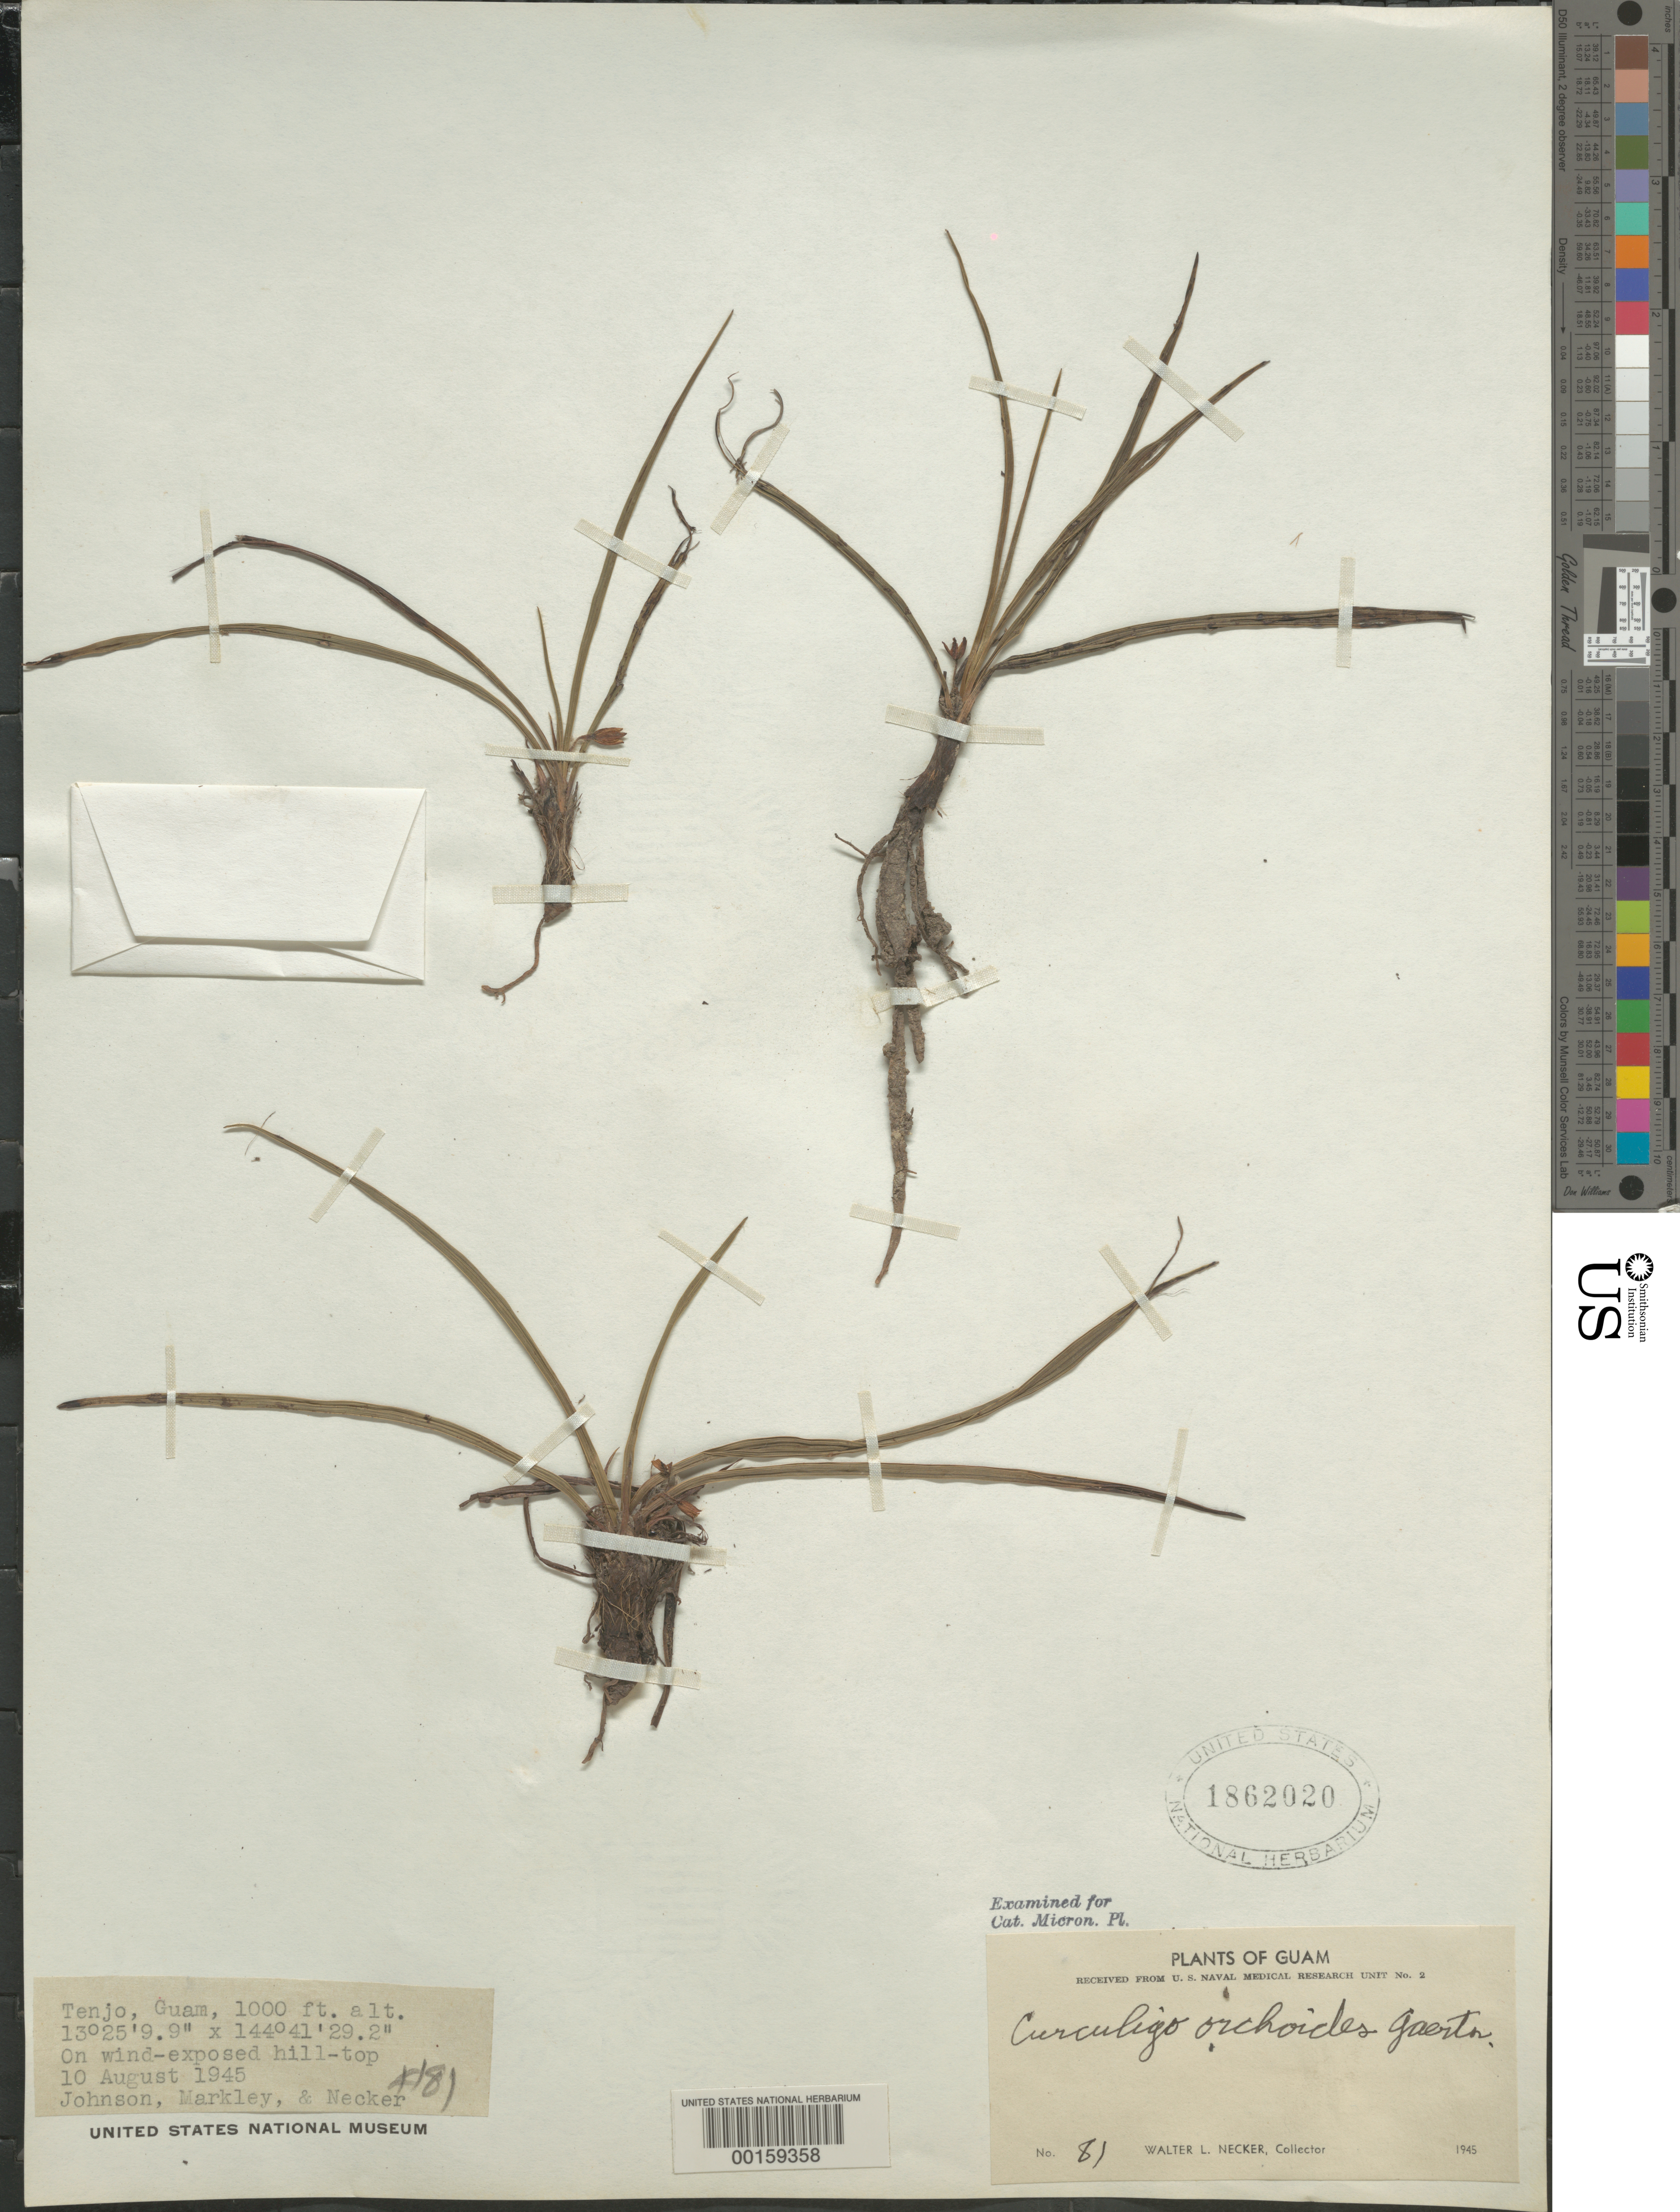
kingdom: Plantae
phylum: Tracheophyta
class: Liliopsida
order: Asparagales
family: Hypoxidaceae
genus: Curculigo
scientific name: Curculigo orchioides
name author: Gaertn.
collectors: W. L. Necker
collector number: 81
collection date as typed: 10 Aug 1945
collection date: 1945-08-10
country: Guam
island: Guam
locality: Tenjo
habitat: On will exposed hill top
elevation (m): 305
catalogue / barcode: US 1862020